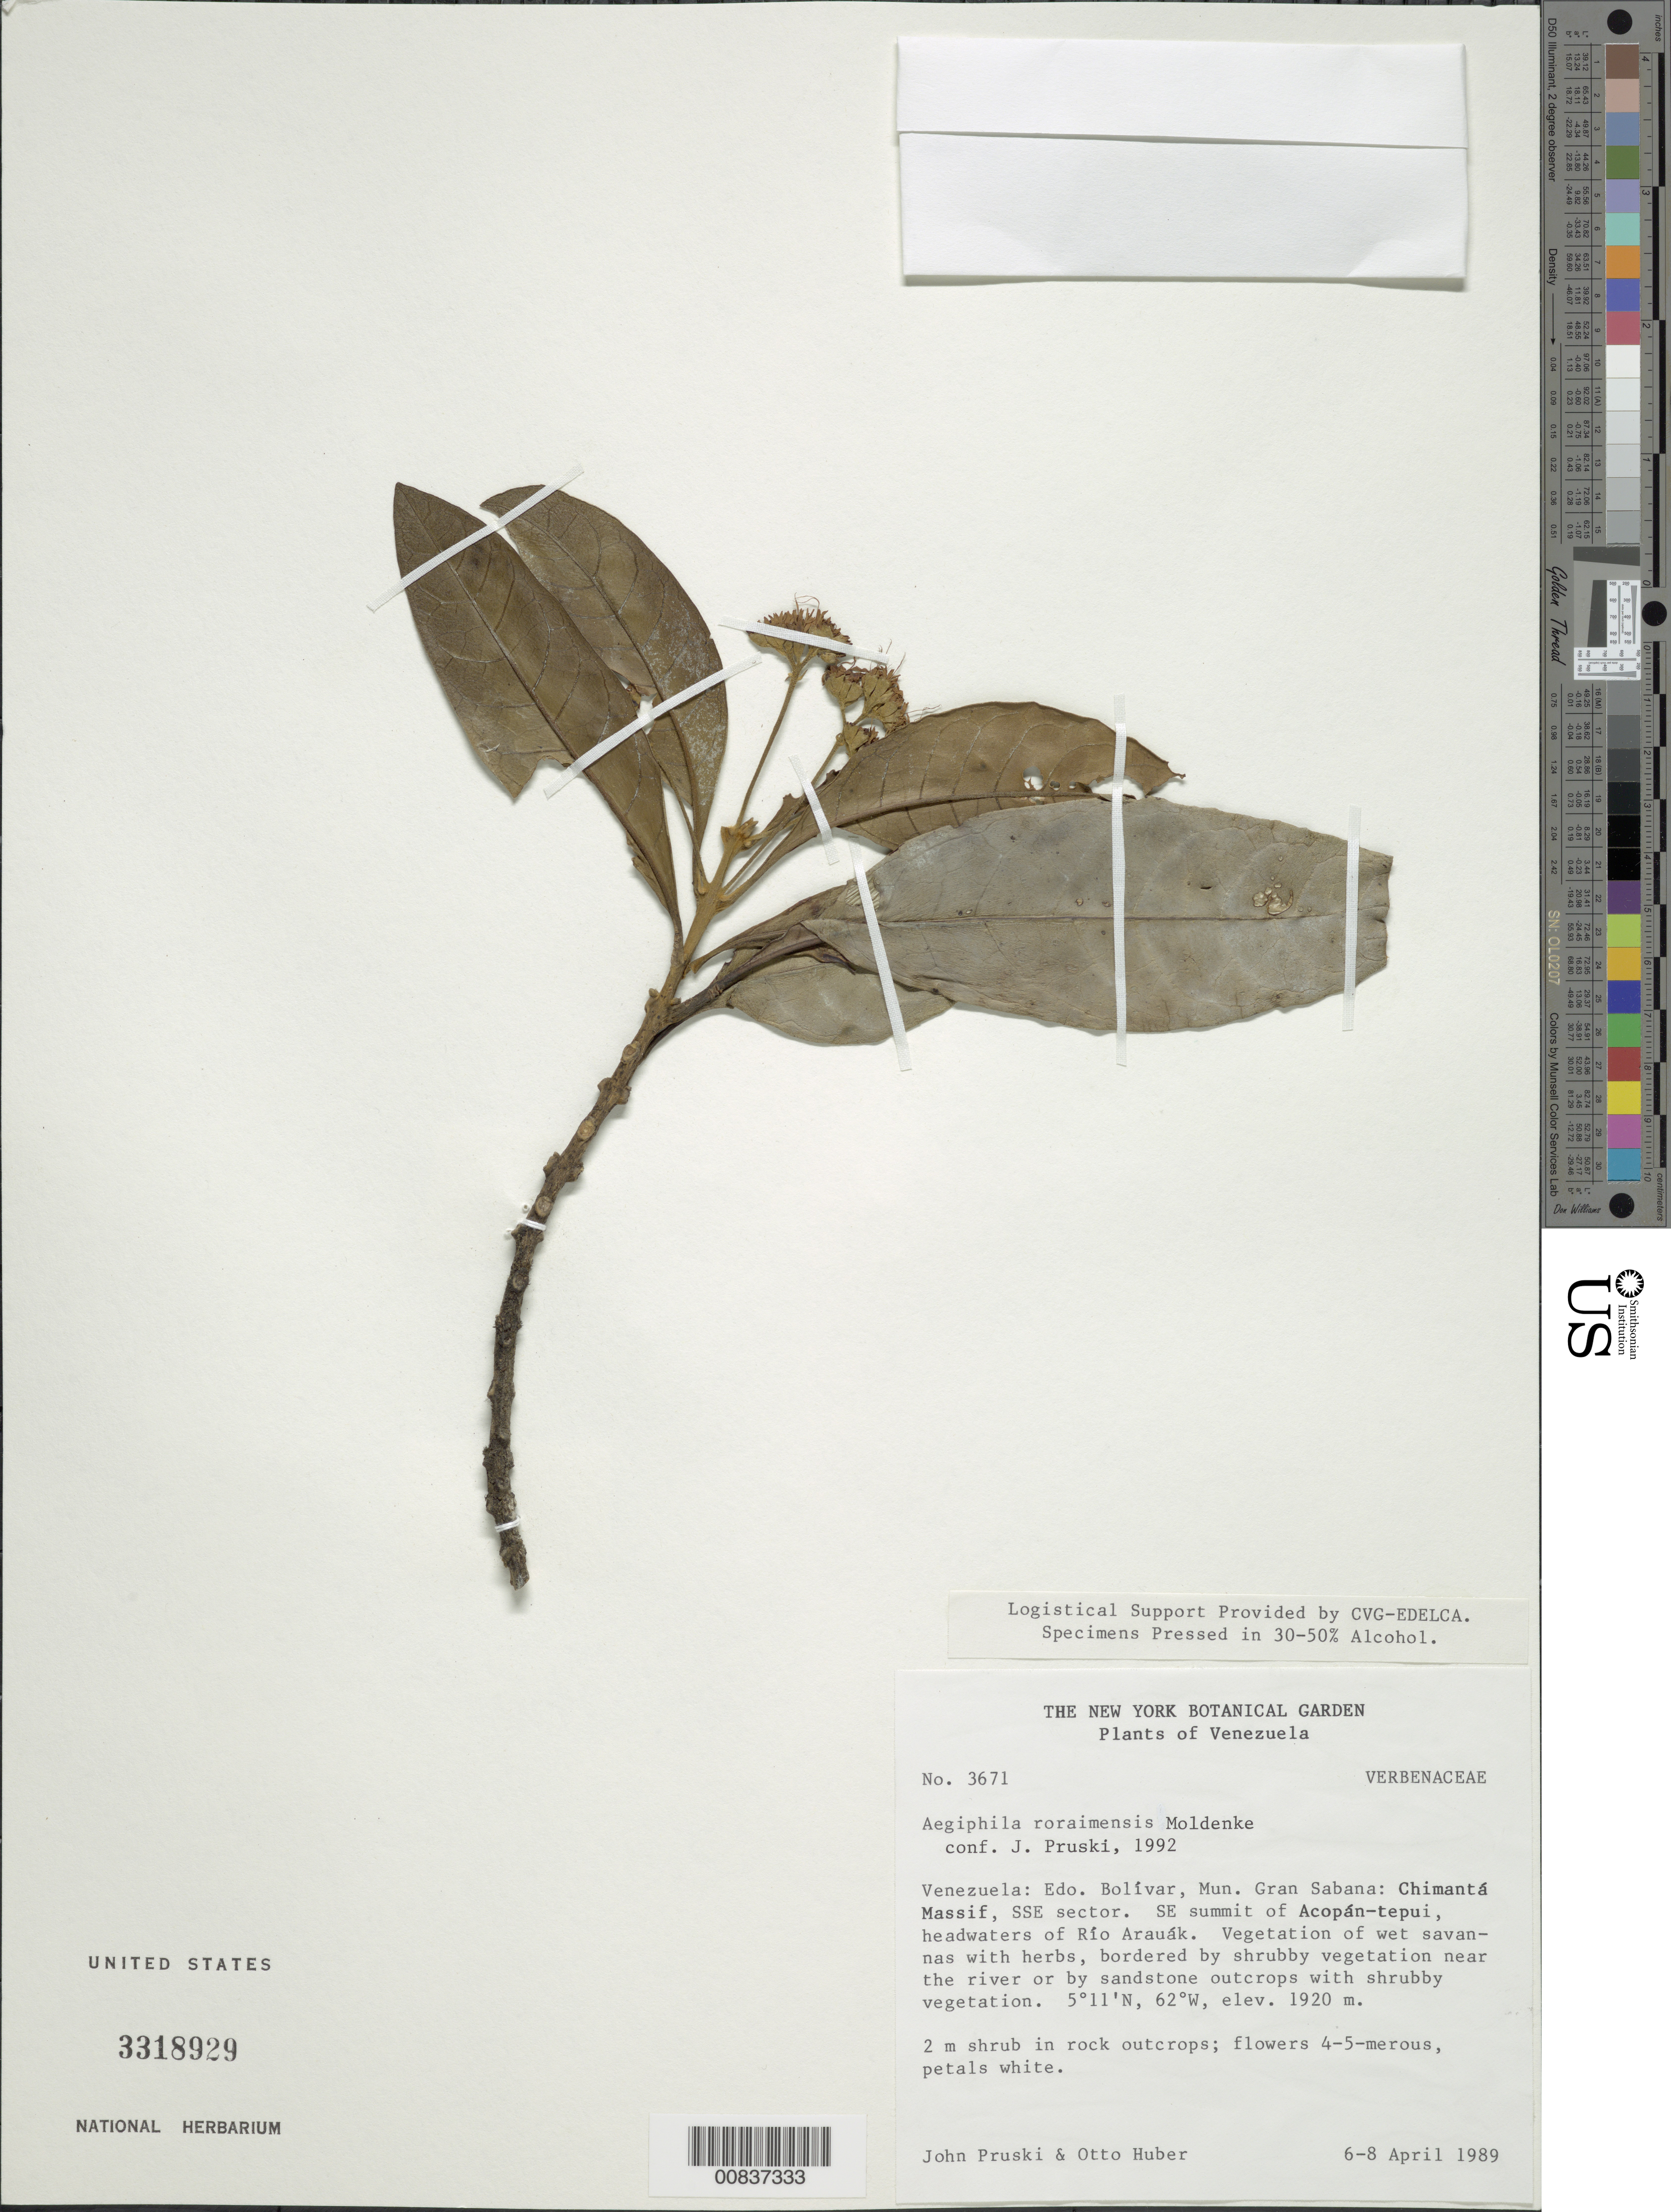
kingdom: Plantae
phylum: Tracheophyta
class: Magnoliopsida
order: Lamiales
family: Lamiaceae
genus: Aegiphila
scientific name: Aegiphila roraimensis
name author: Moldenke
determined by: Pruski, J. F.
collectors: J. F. Pruski & O. Huber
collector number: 3671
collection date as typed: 6-Apr-89 to 8-Apr-89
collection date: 1989-04-06/1989-04-08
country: Venezuela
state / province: Bolívar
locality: Mun. Gran Sabana: Chimantá Massif, SSE sector. SE summit of Acopán-tepuí, headwaters of Río Arauák.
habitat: Rock outcrops; vegetation of wet savannas with herbs, bordered by shrubby vegetation near the river or by sandstone outcrops with shrubby vegetation.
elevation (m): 1920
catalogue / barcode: US 3318929